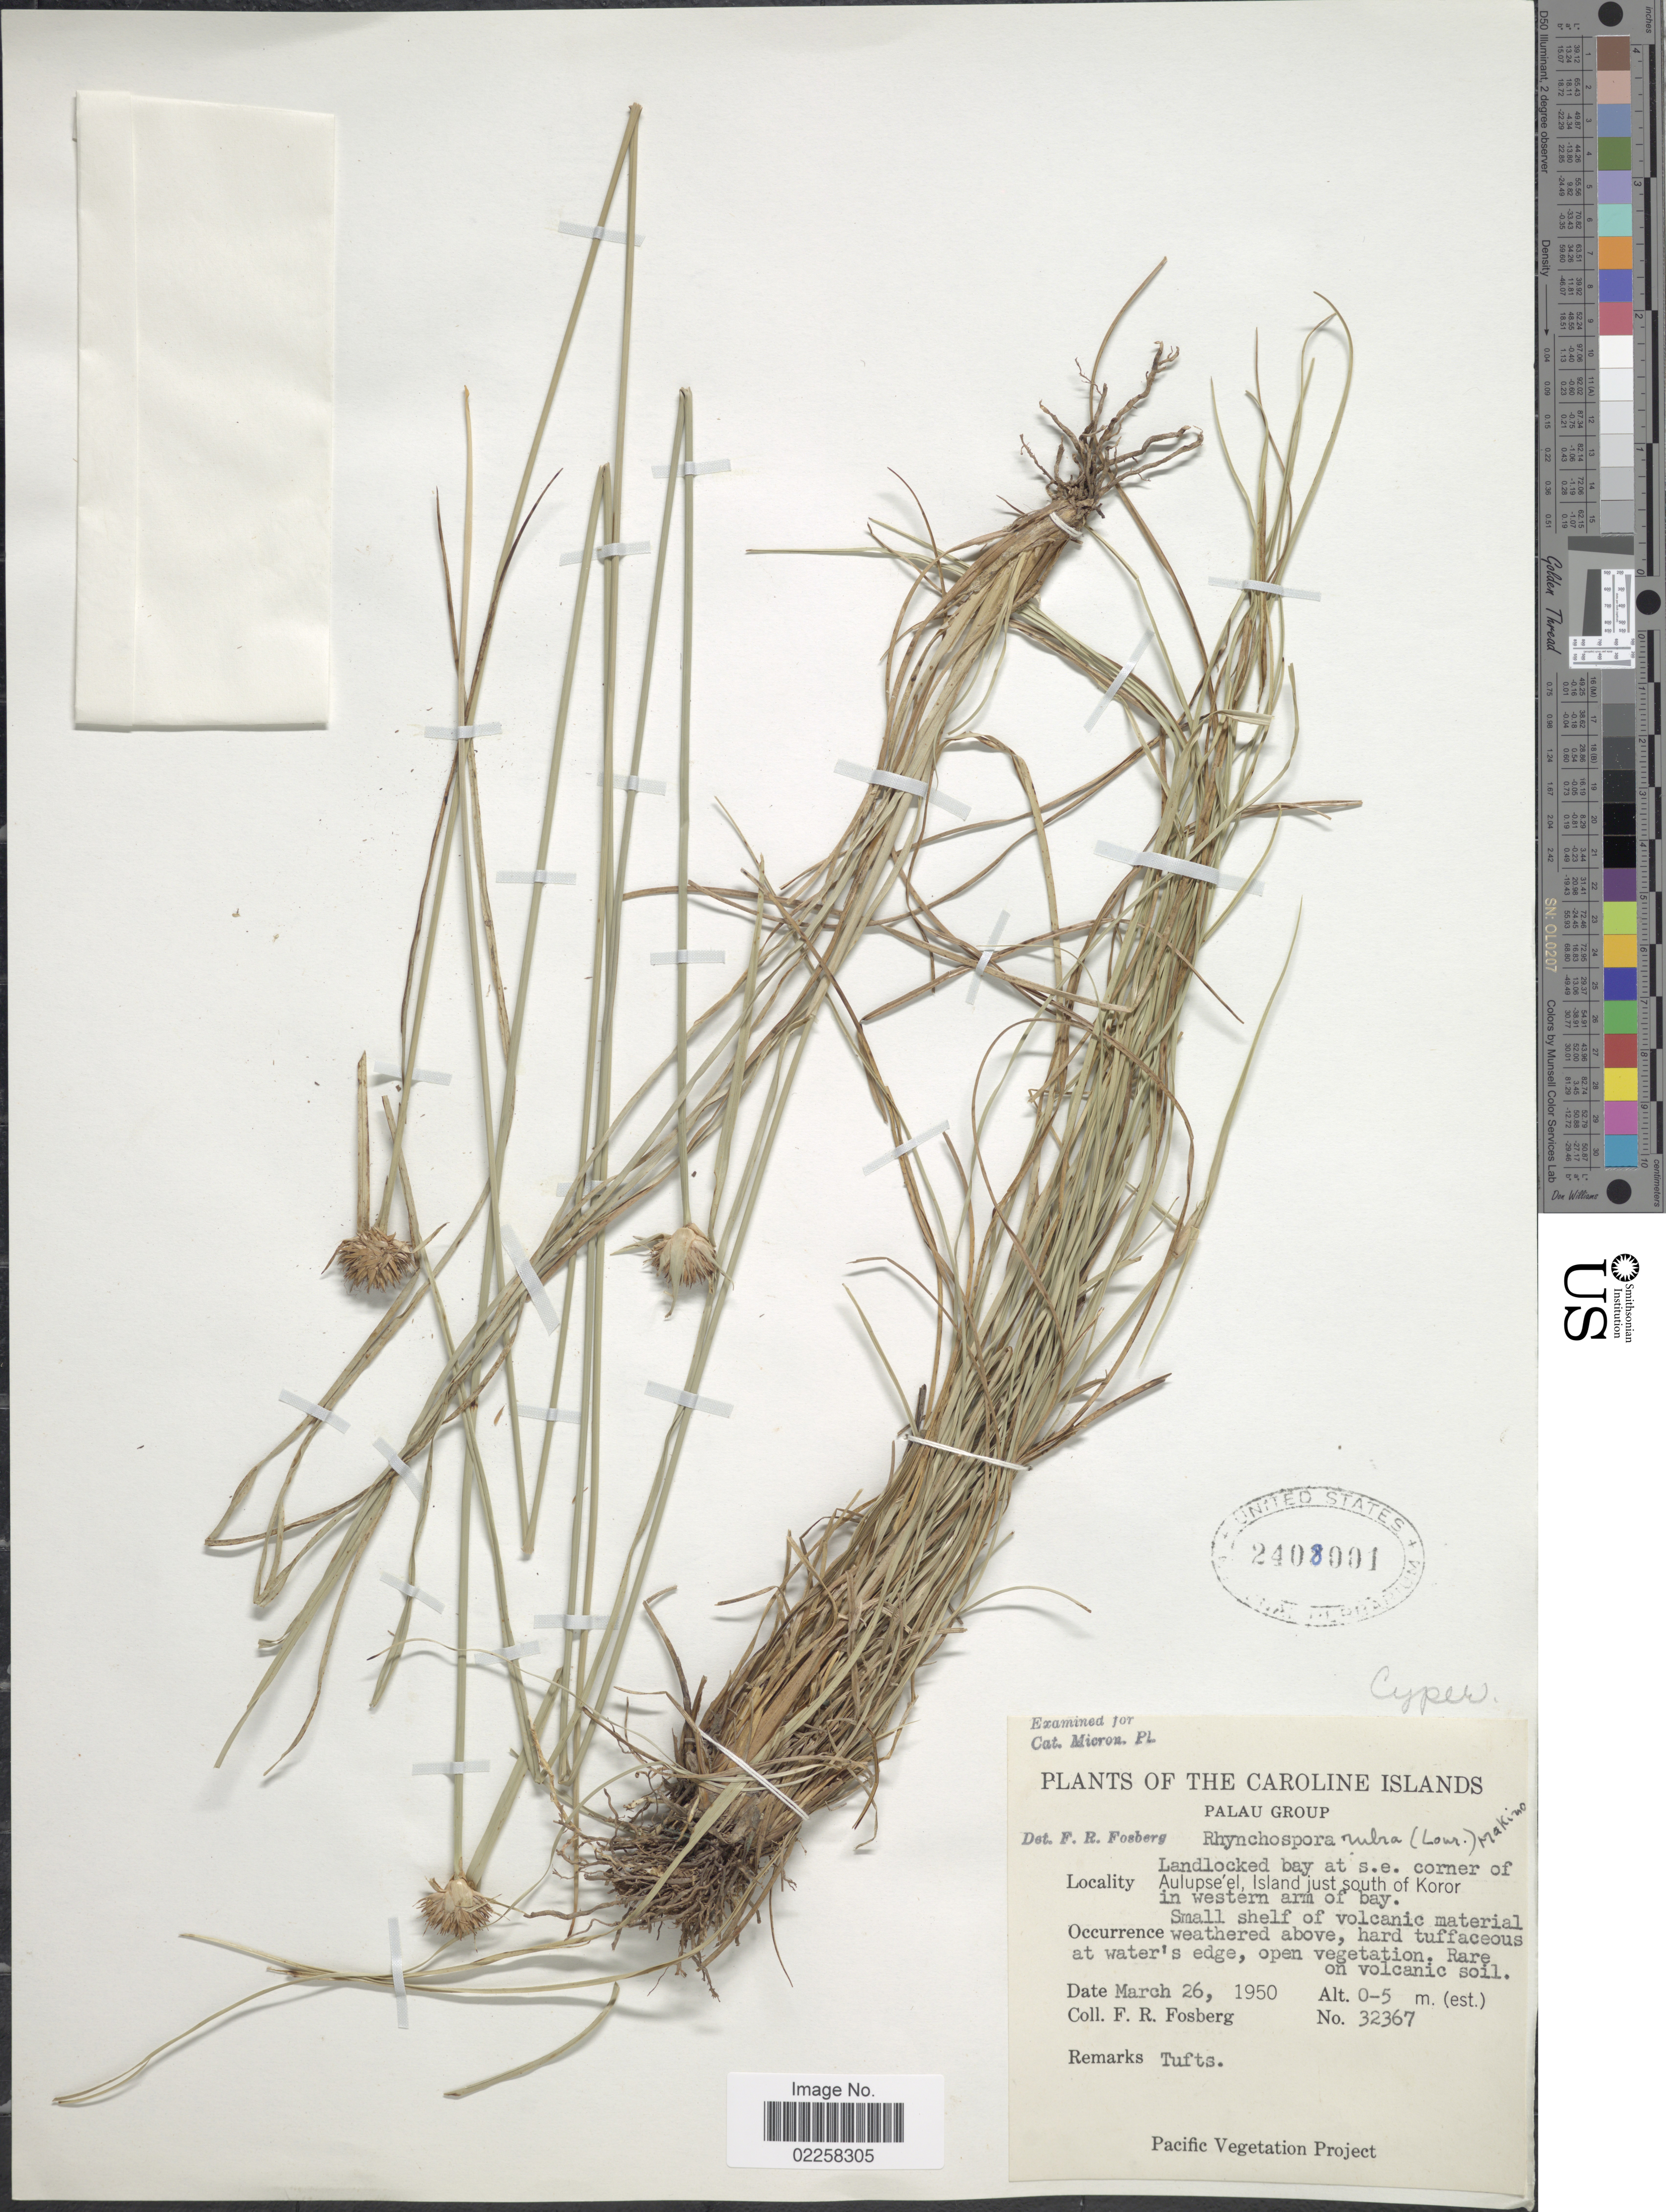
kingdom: Plantae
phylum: Tracheophyta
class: Liliopsida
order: Poales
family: Cyperaceae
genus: Rhynchospora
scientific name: Rhynchospora rubra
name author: (Lour.) Makino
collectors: F. R. Fosberg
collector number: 32367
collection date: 1950-03-26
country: Palau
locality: The Caroline Islands, Palau Group, Landlocked bay at s.e. corner of Aulupse' el, Island just south of Koror in western arm of bay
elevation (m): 0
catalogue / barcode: US 2408001